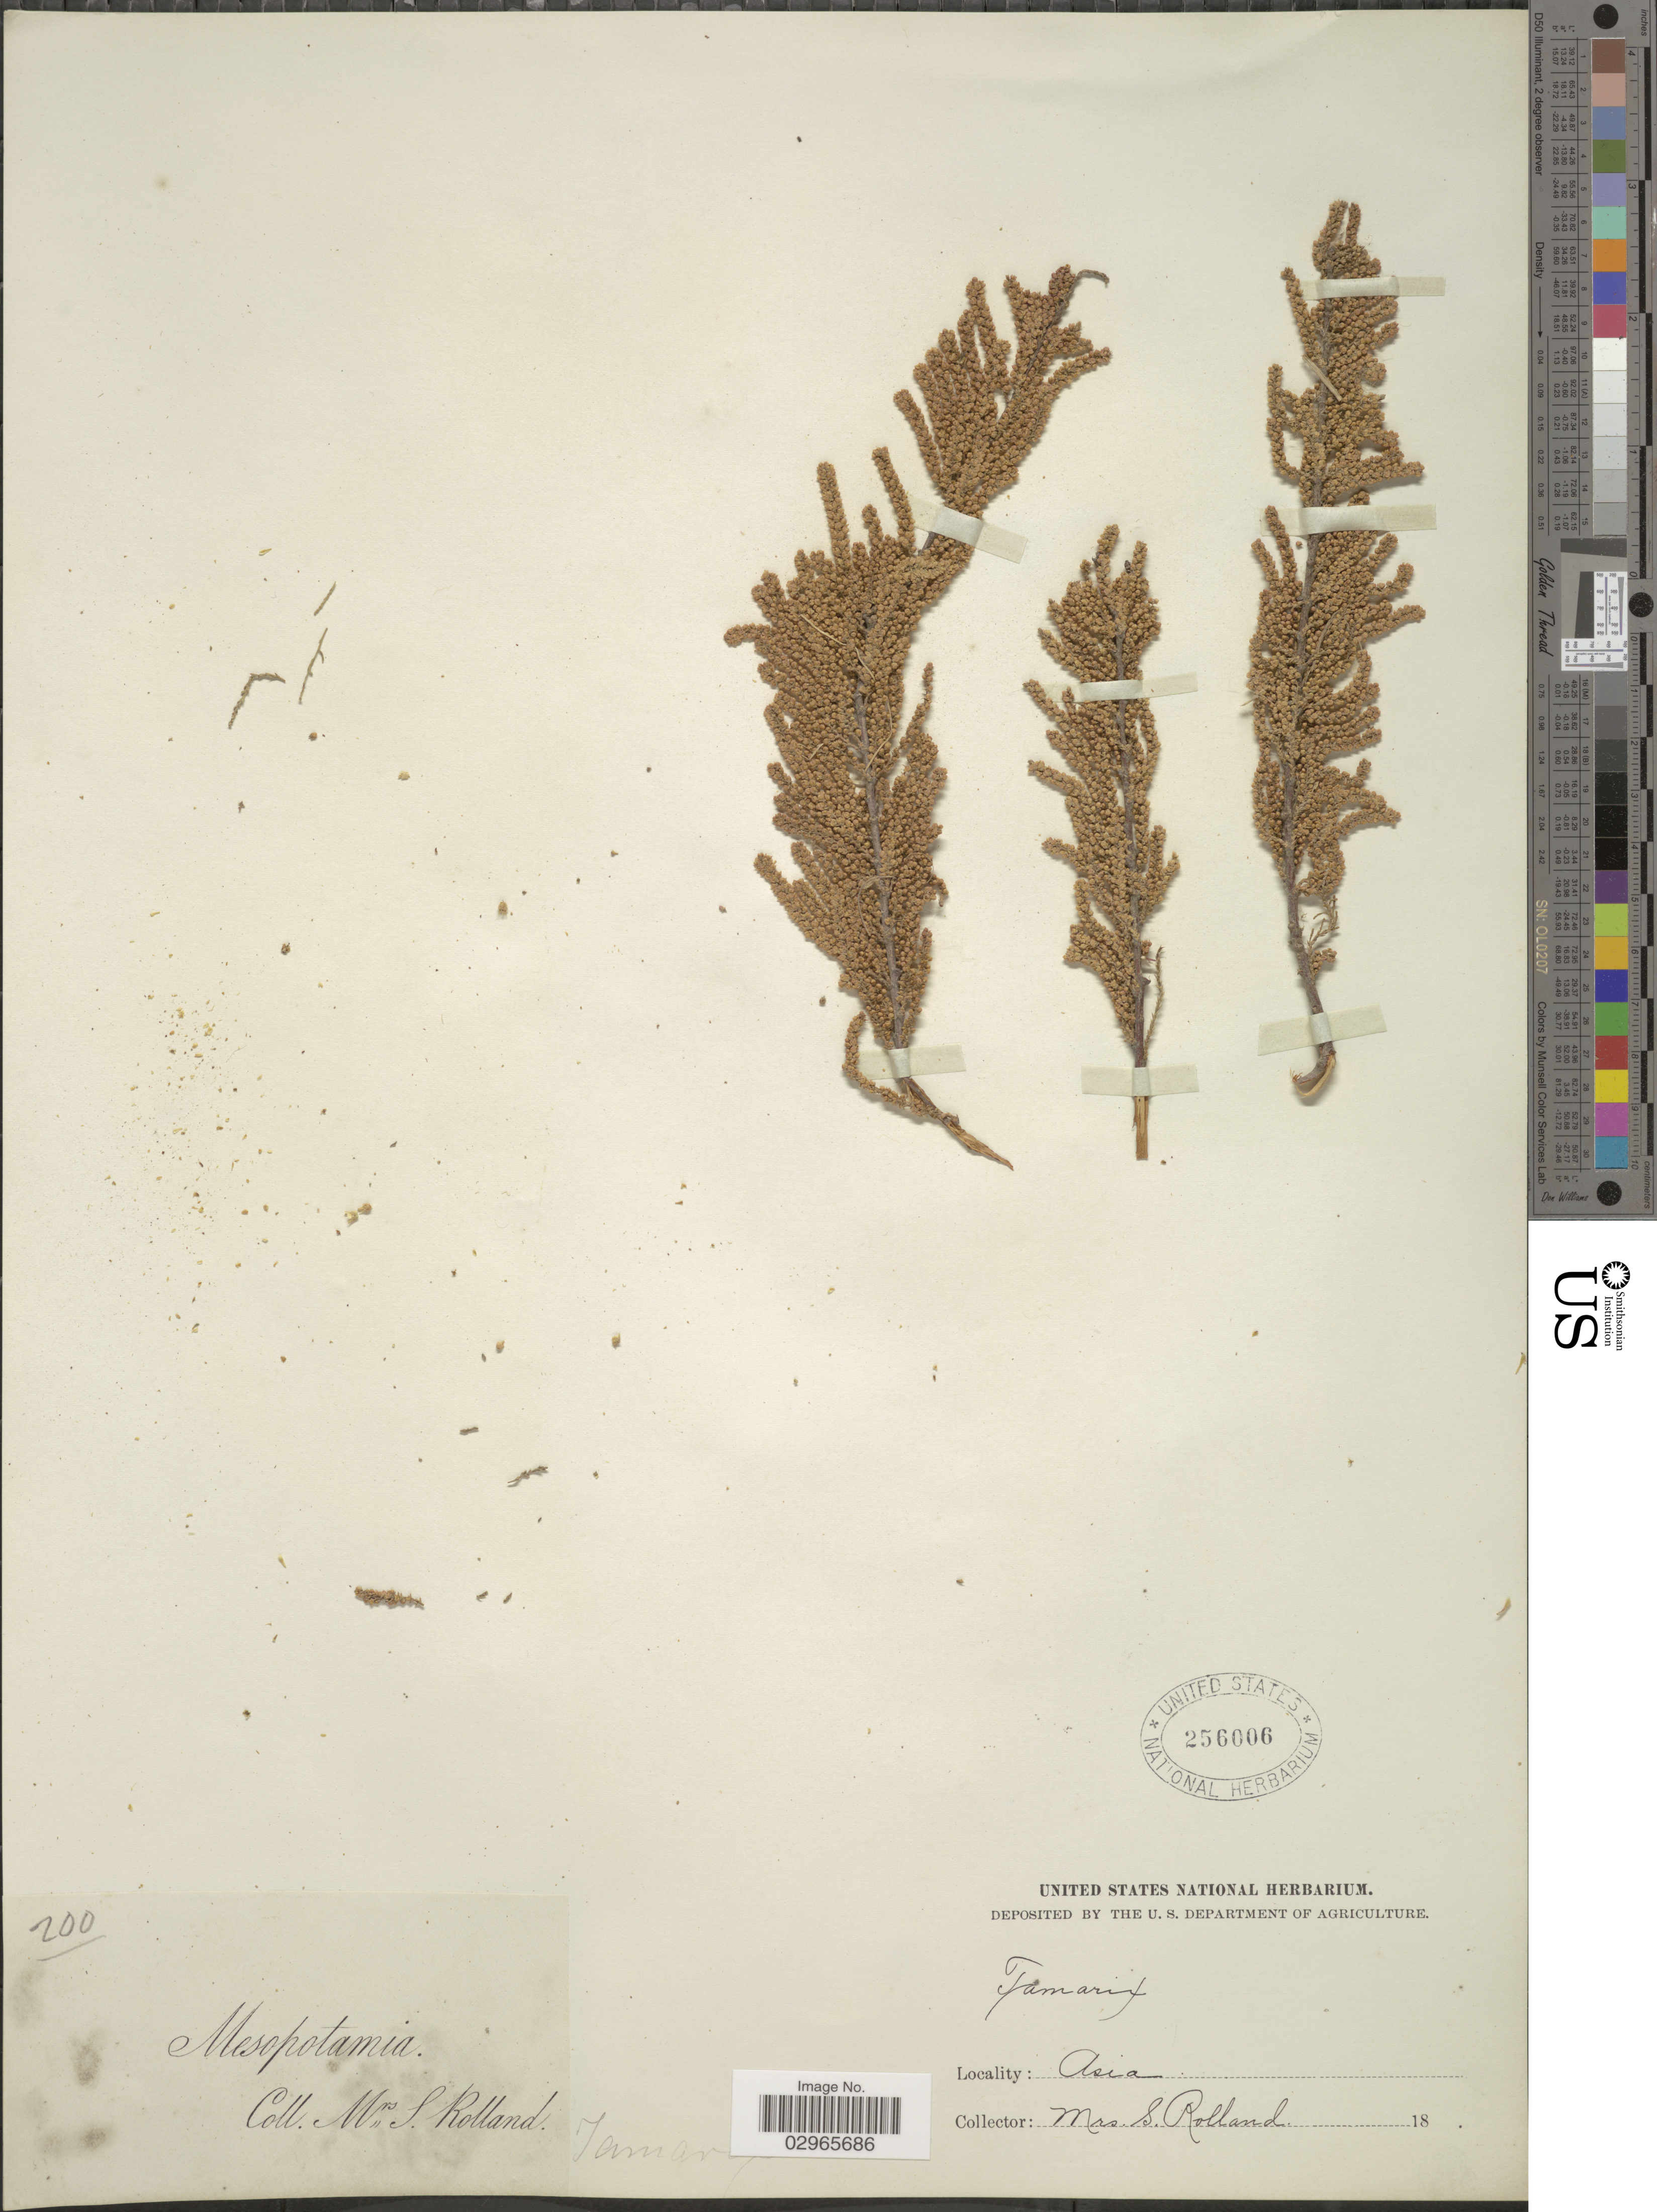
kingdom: Plantae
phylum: Tracheophyta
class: Magnoliopsida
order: Caryophyllales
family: Tamaricaceae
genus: Tamarix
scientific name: Tamarix sp.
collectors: S. Rolland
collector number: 200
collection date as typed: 18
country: Turkey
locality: Mesopotamia. Asia.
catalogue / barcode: US 256006